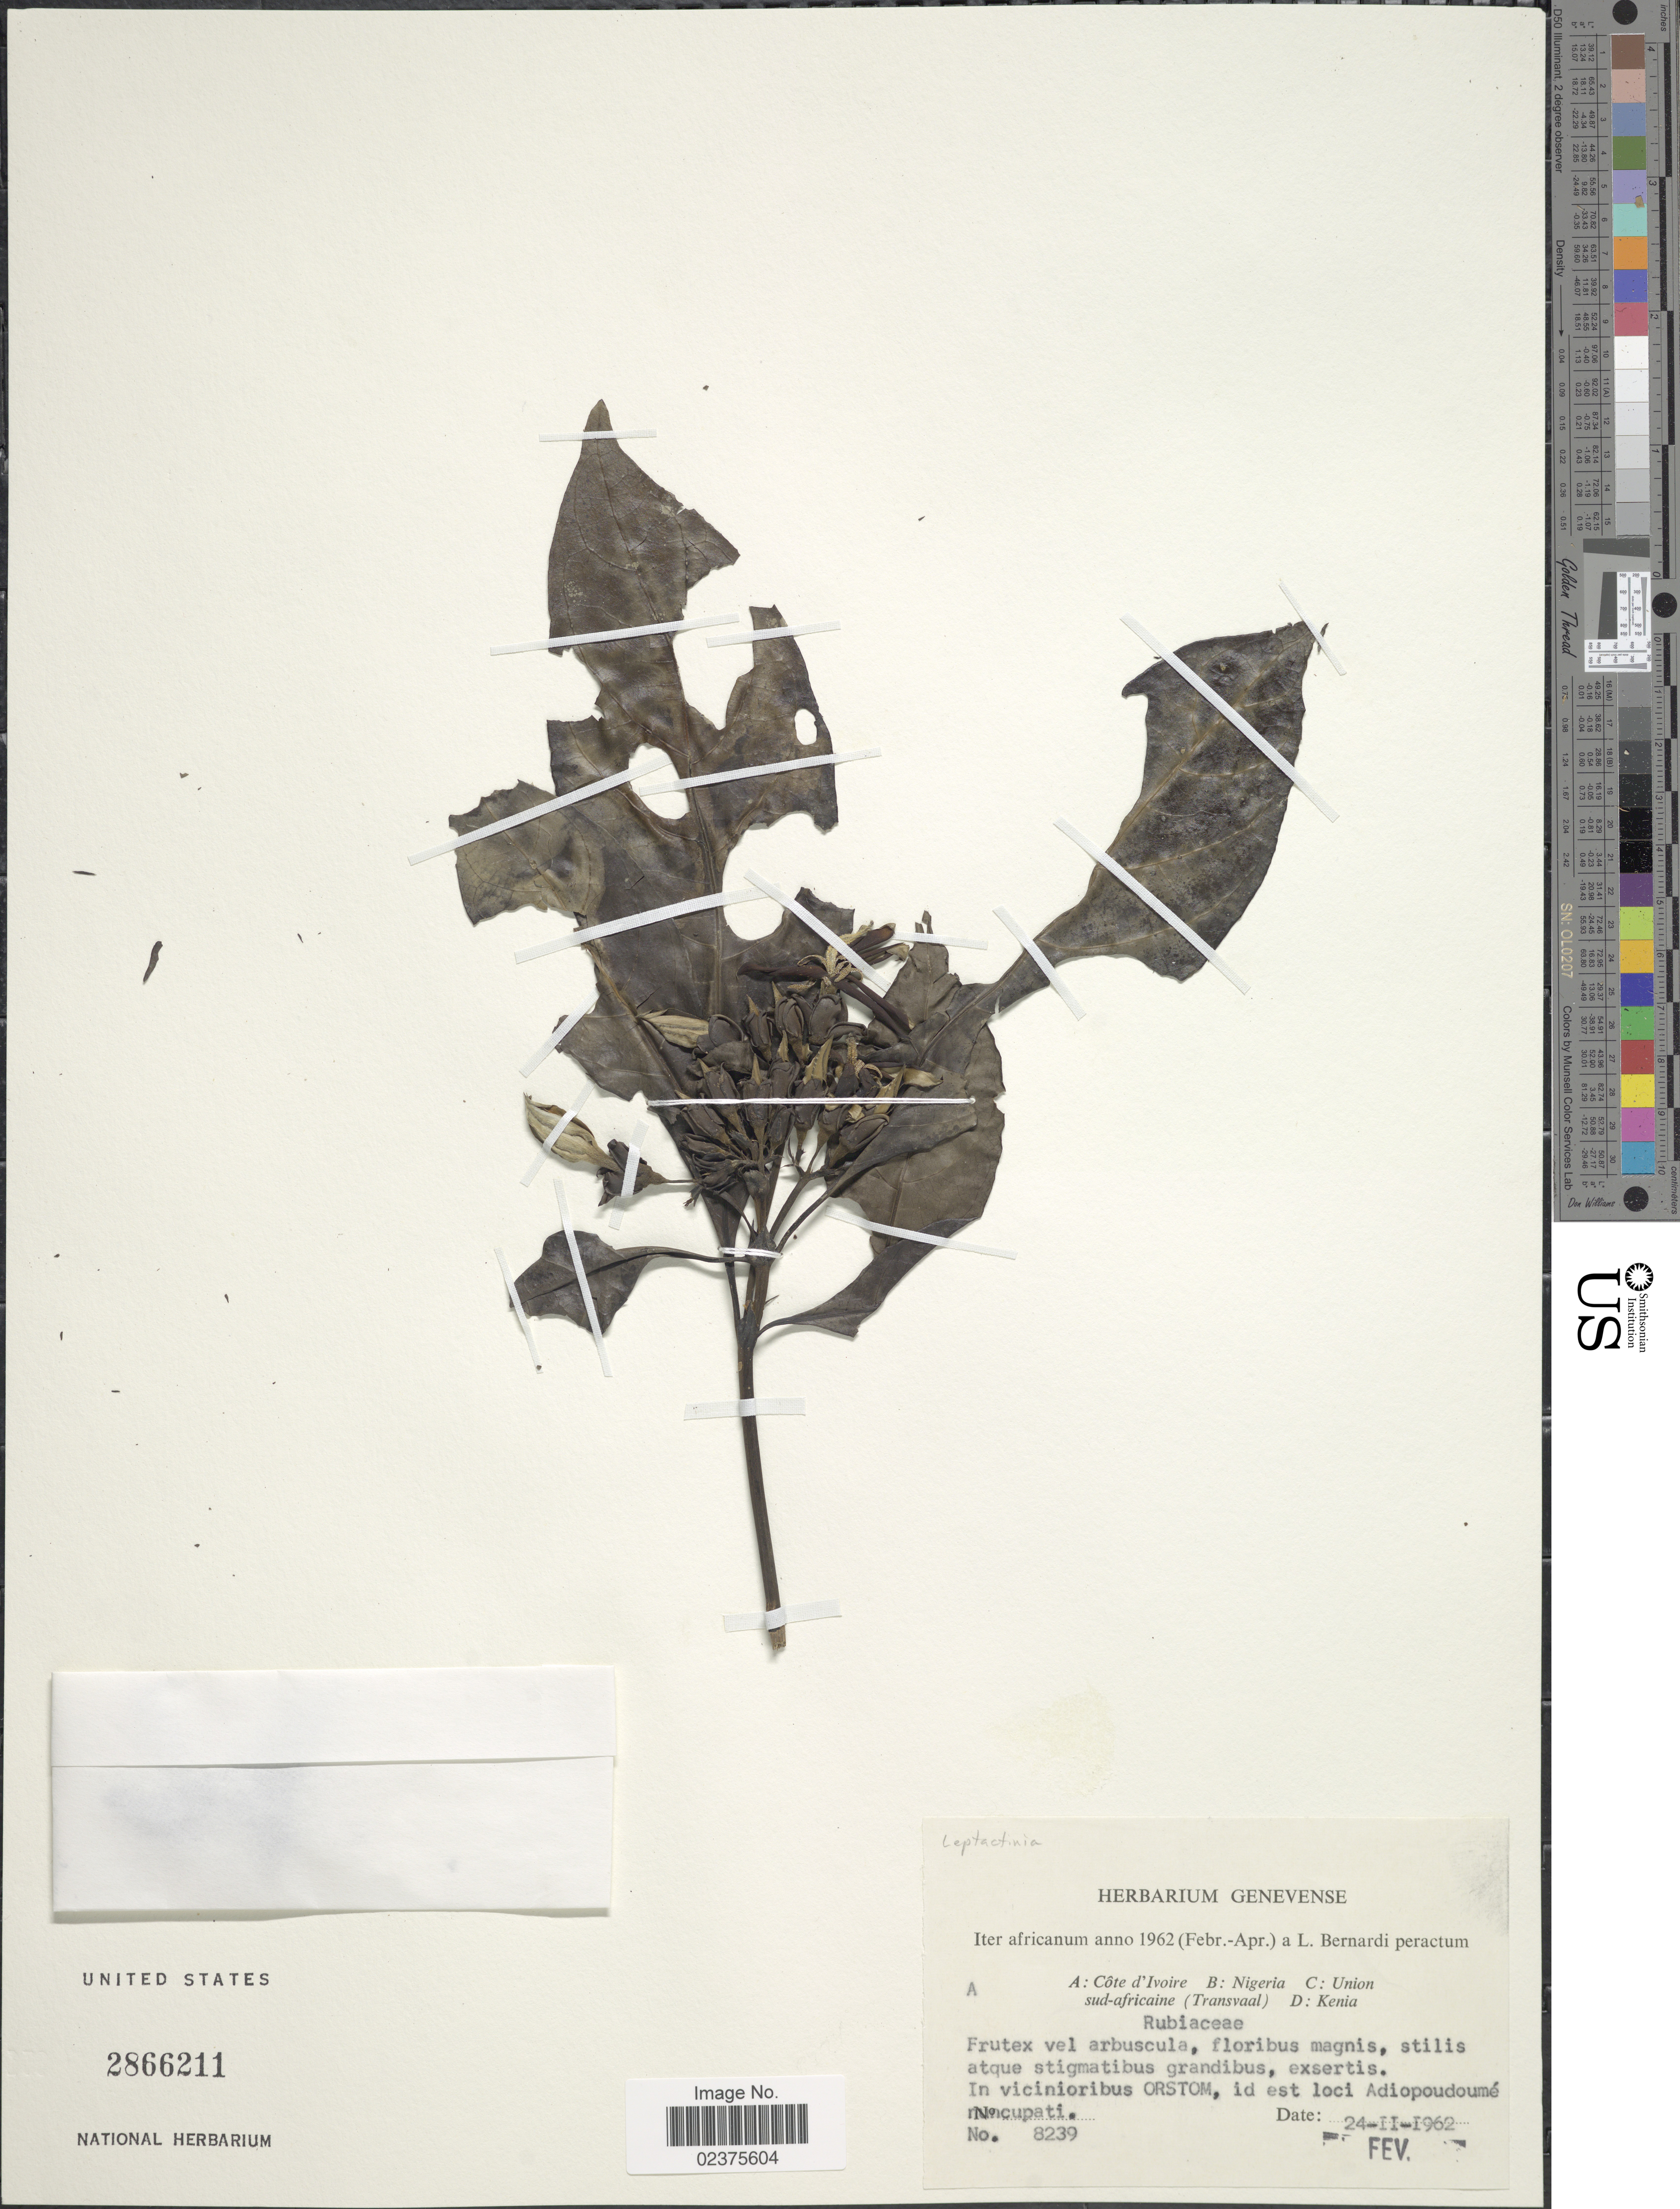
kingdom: Plantae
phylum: Tracheophyta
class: Magnoliopsida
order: Gentianales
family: Rubiaceae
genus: Leptactina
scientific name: Leptactina sp.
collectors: L. Bernardi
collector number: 8239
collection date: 1962-02-24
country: Ivory Coast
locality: Côte d'Ivoire, In vicinioribus ORSTOM, id est loci Adiopoudomé [illegible text]cupati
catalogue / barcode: US 2866211